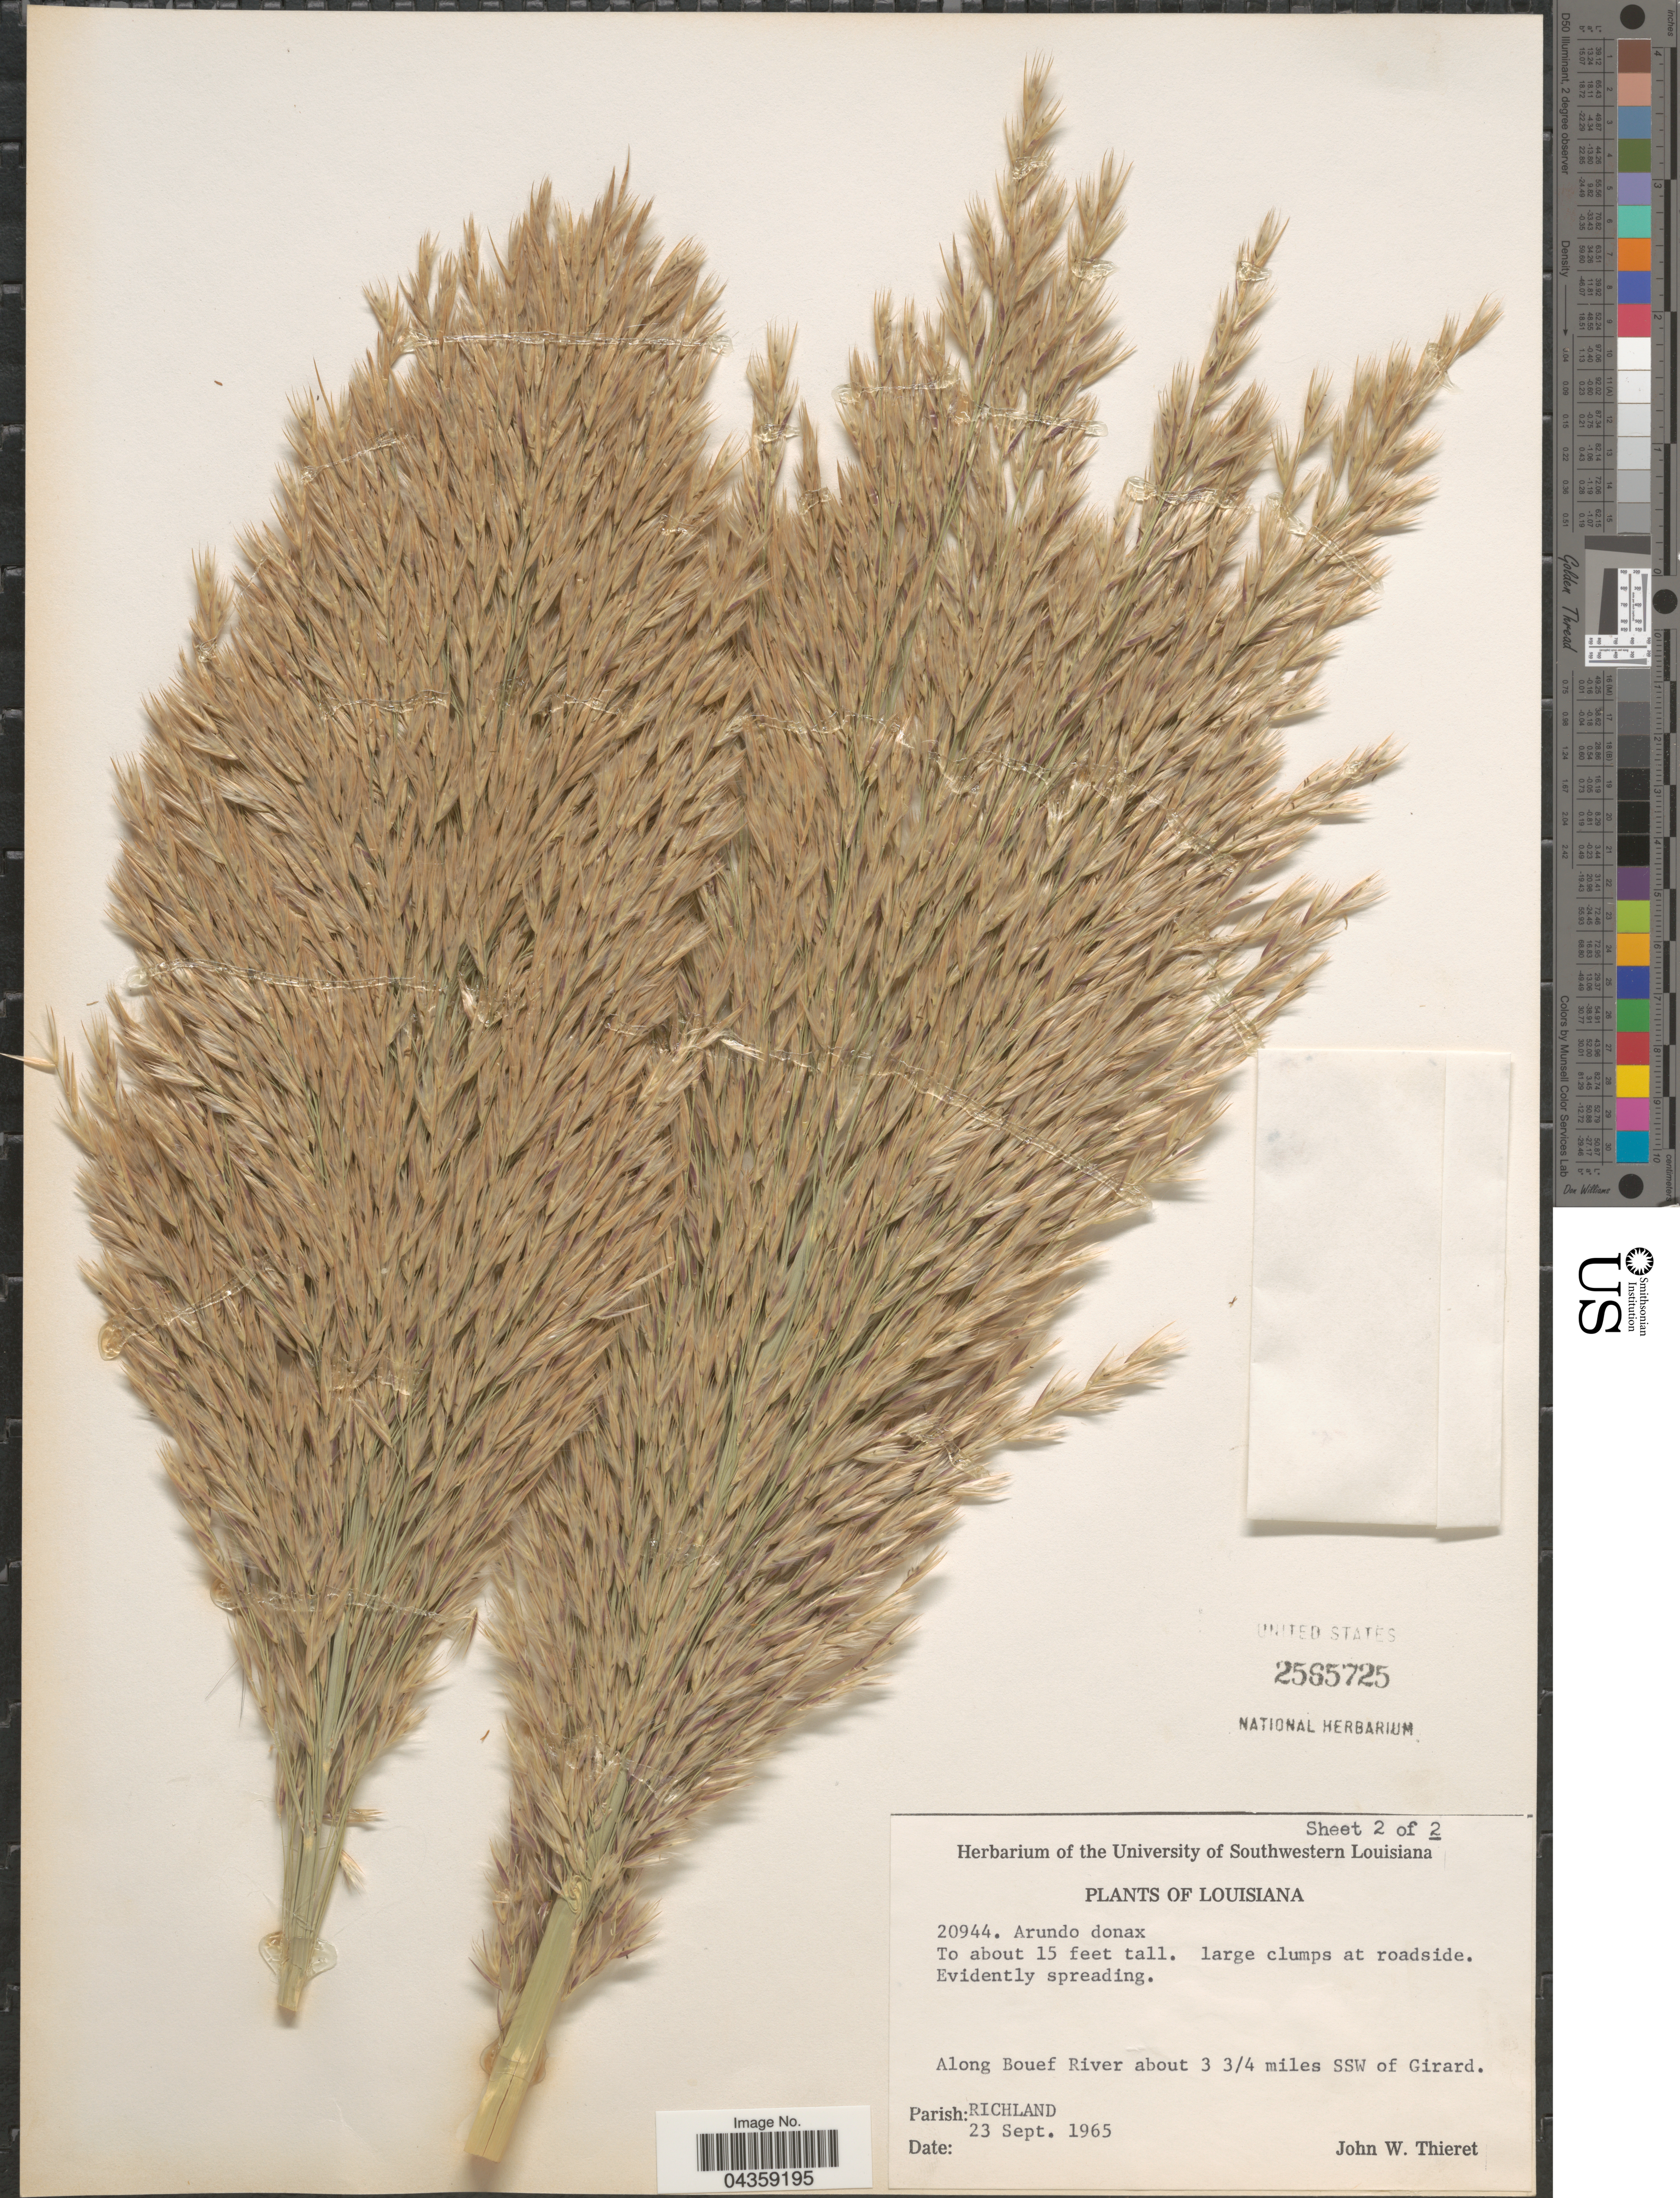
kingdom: Plantae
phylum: Tracheophyta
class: Liliopsida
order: Poales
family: Poaceae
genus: Arundo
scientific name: Arundo donax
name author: L.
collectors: J. W. Thieret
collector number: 20944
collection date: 1965-09-23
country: United States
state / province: Louisiana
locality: Along Bouef River about 3 3/4 miles SSW of Girard. Parish: Richland.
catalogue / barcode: US 2565725